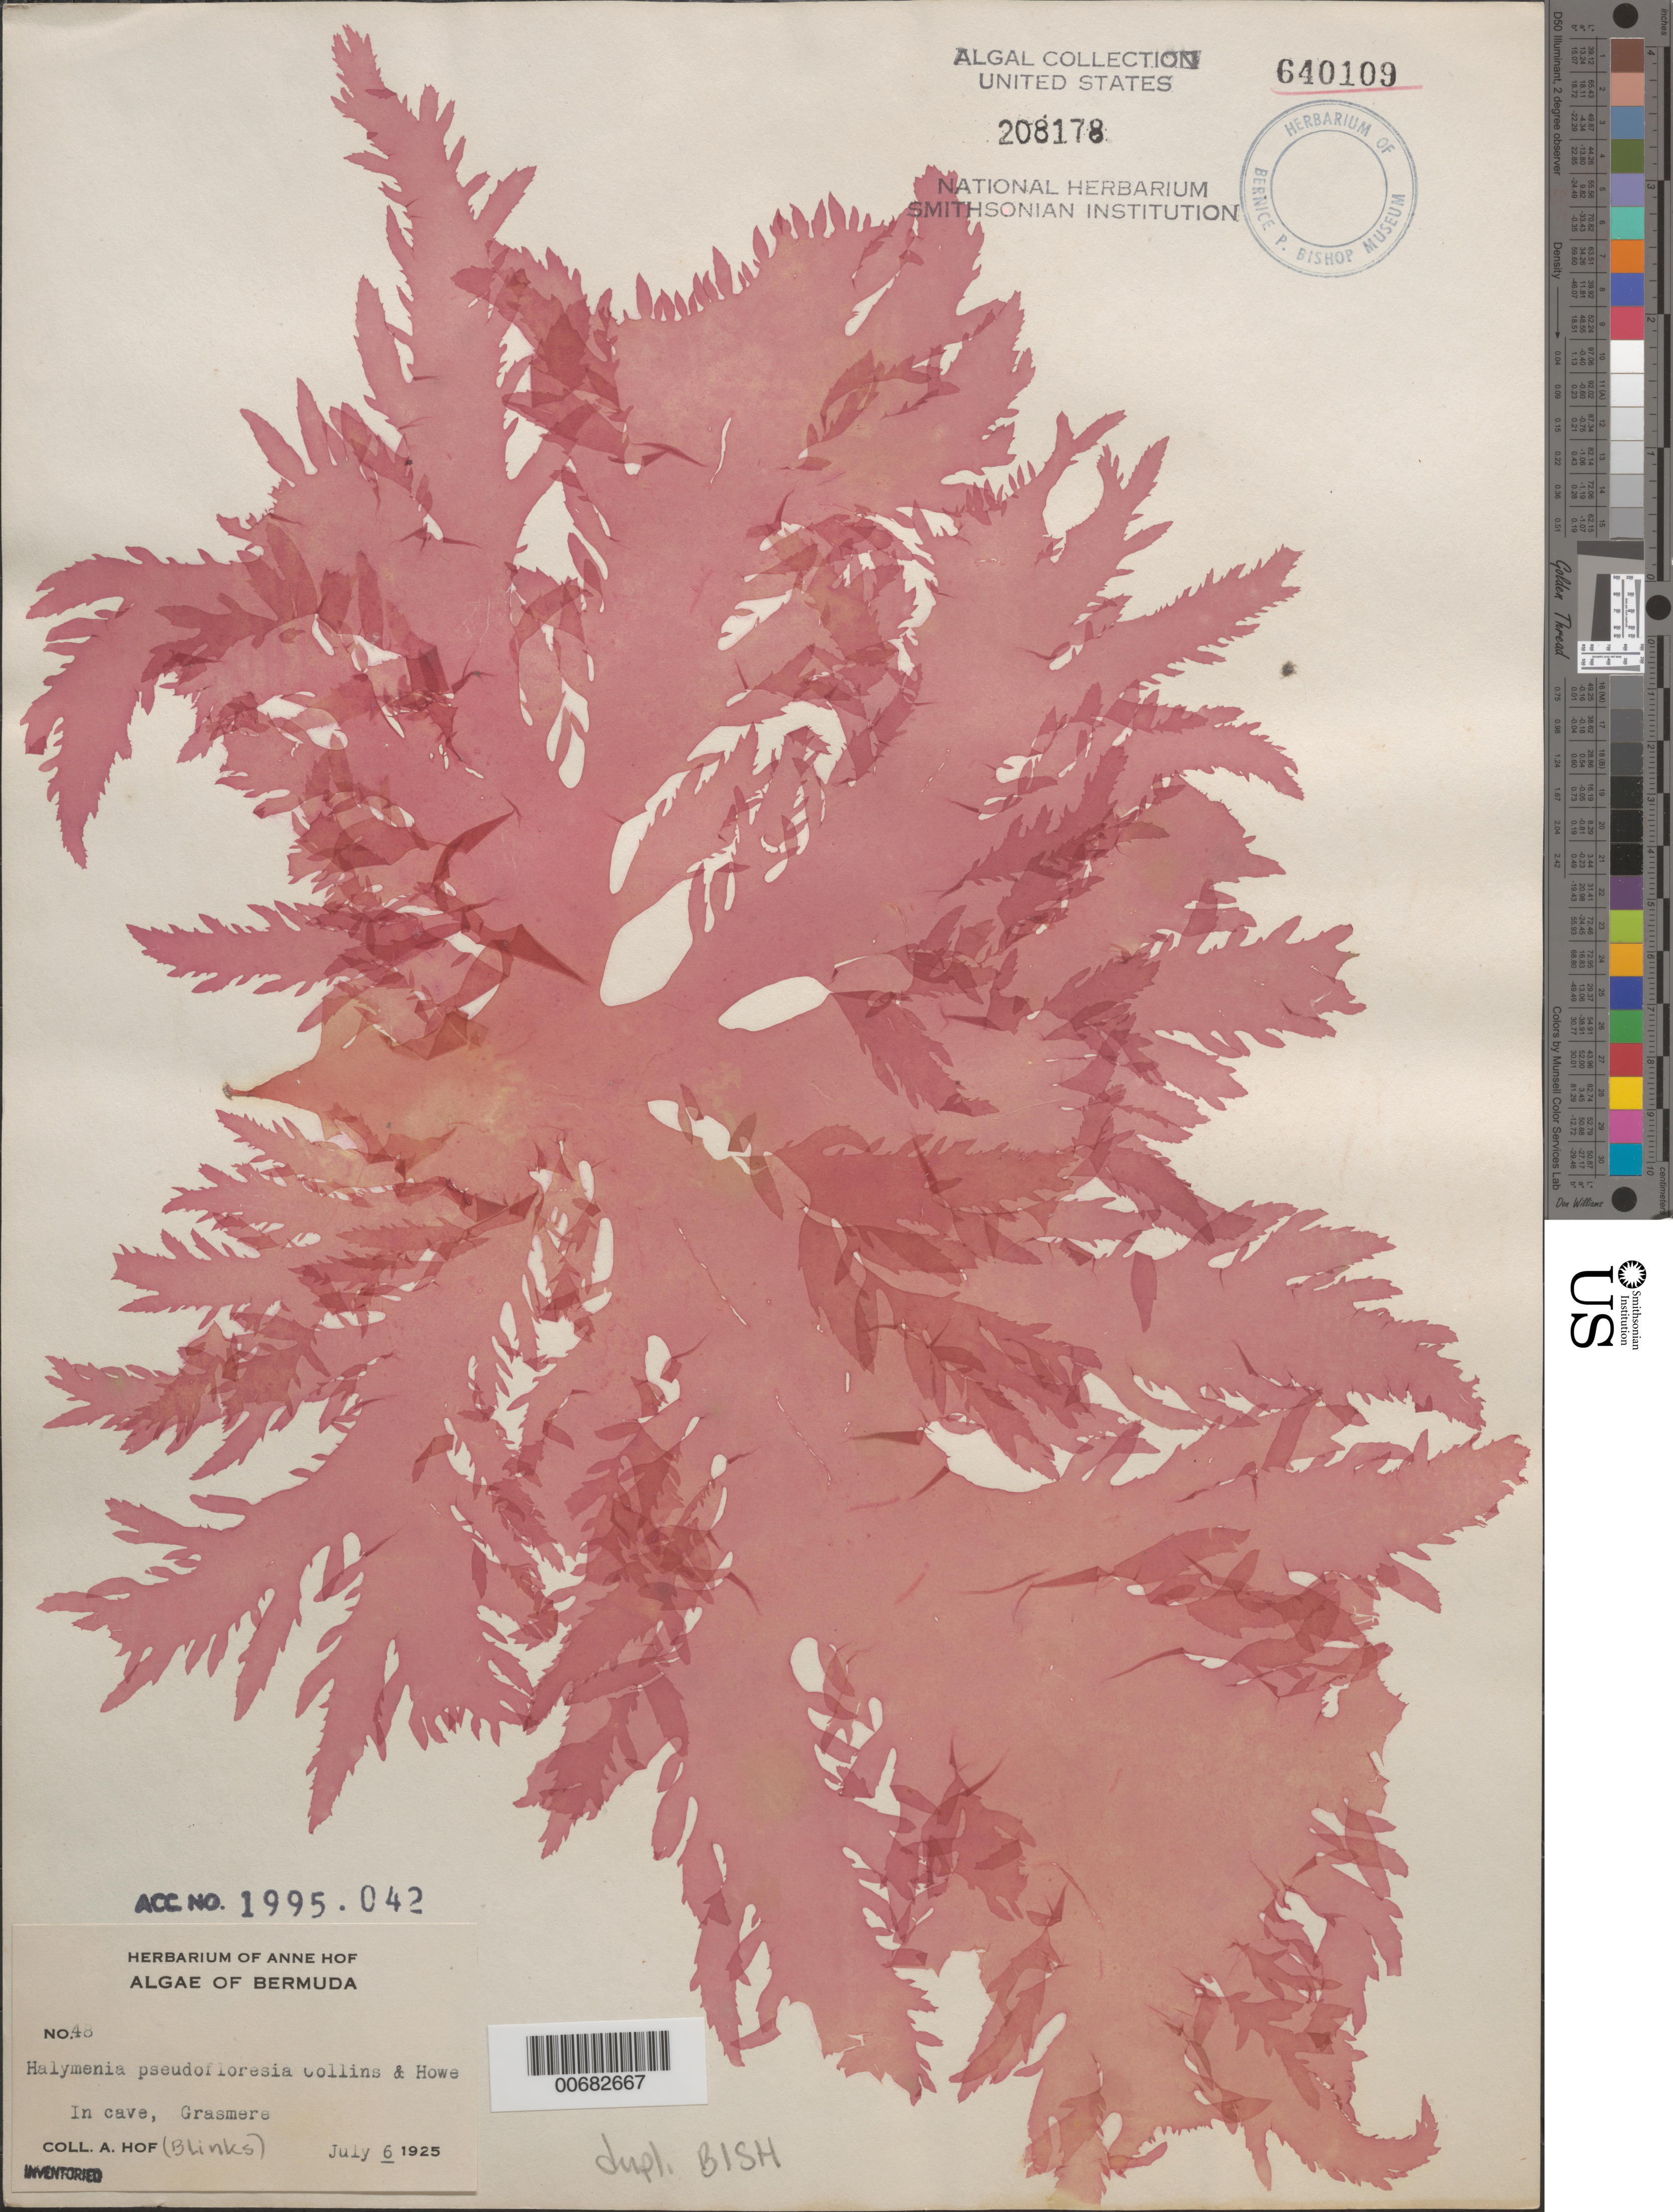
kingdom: Plantae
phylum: Rhodophyta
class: Florideophyceae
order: Halymeniales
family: Halymeniaceae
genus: Halymenia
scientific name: Halymenia pseudofloresia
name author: Collins & M. Howe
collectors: A. Blinks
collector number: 48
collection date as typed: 06 Jul 1925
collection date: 1925-07-06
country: Bermuda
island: Bermuda Island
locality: Grasmere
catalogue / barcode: US 208178